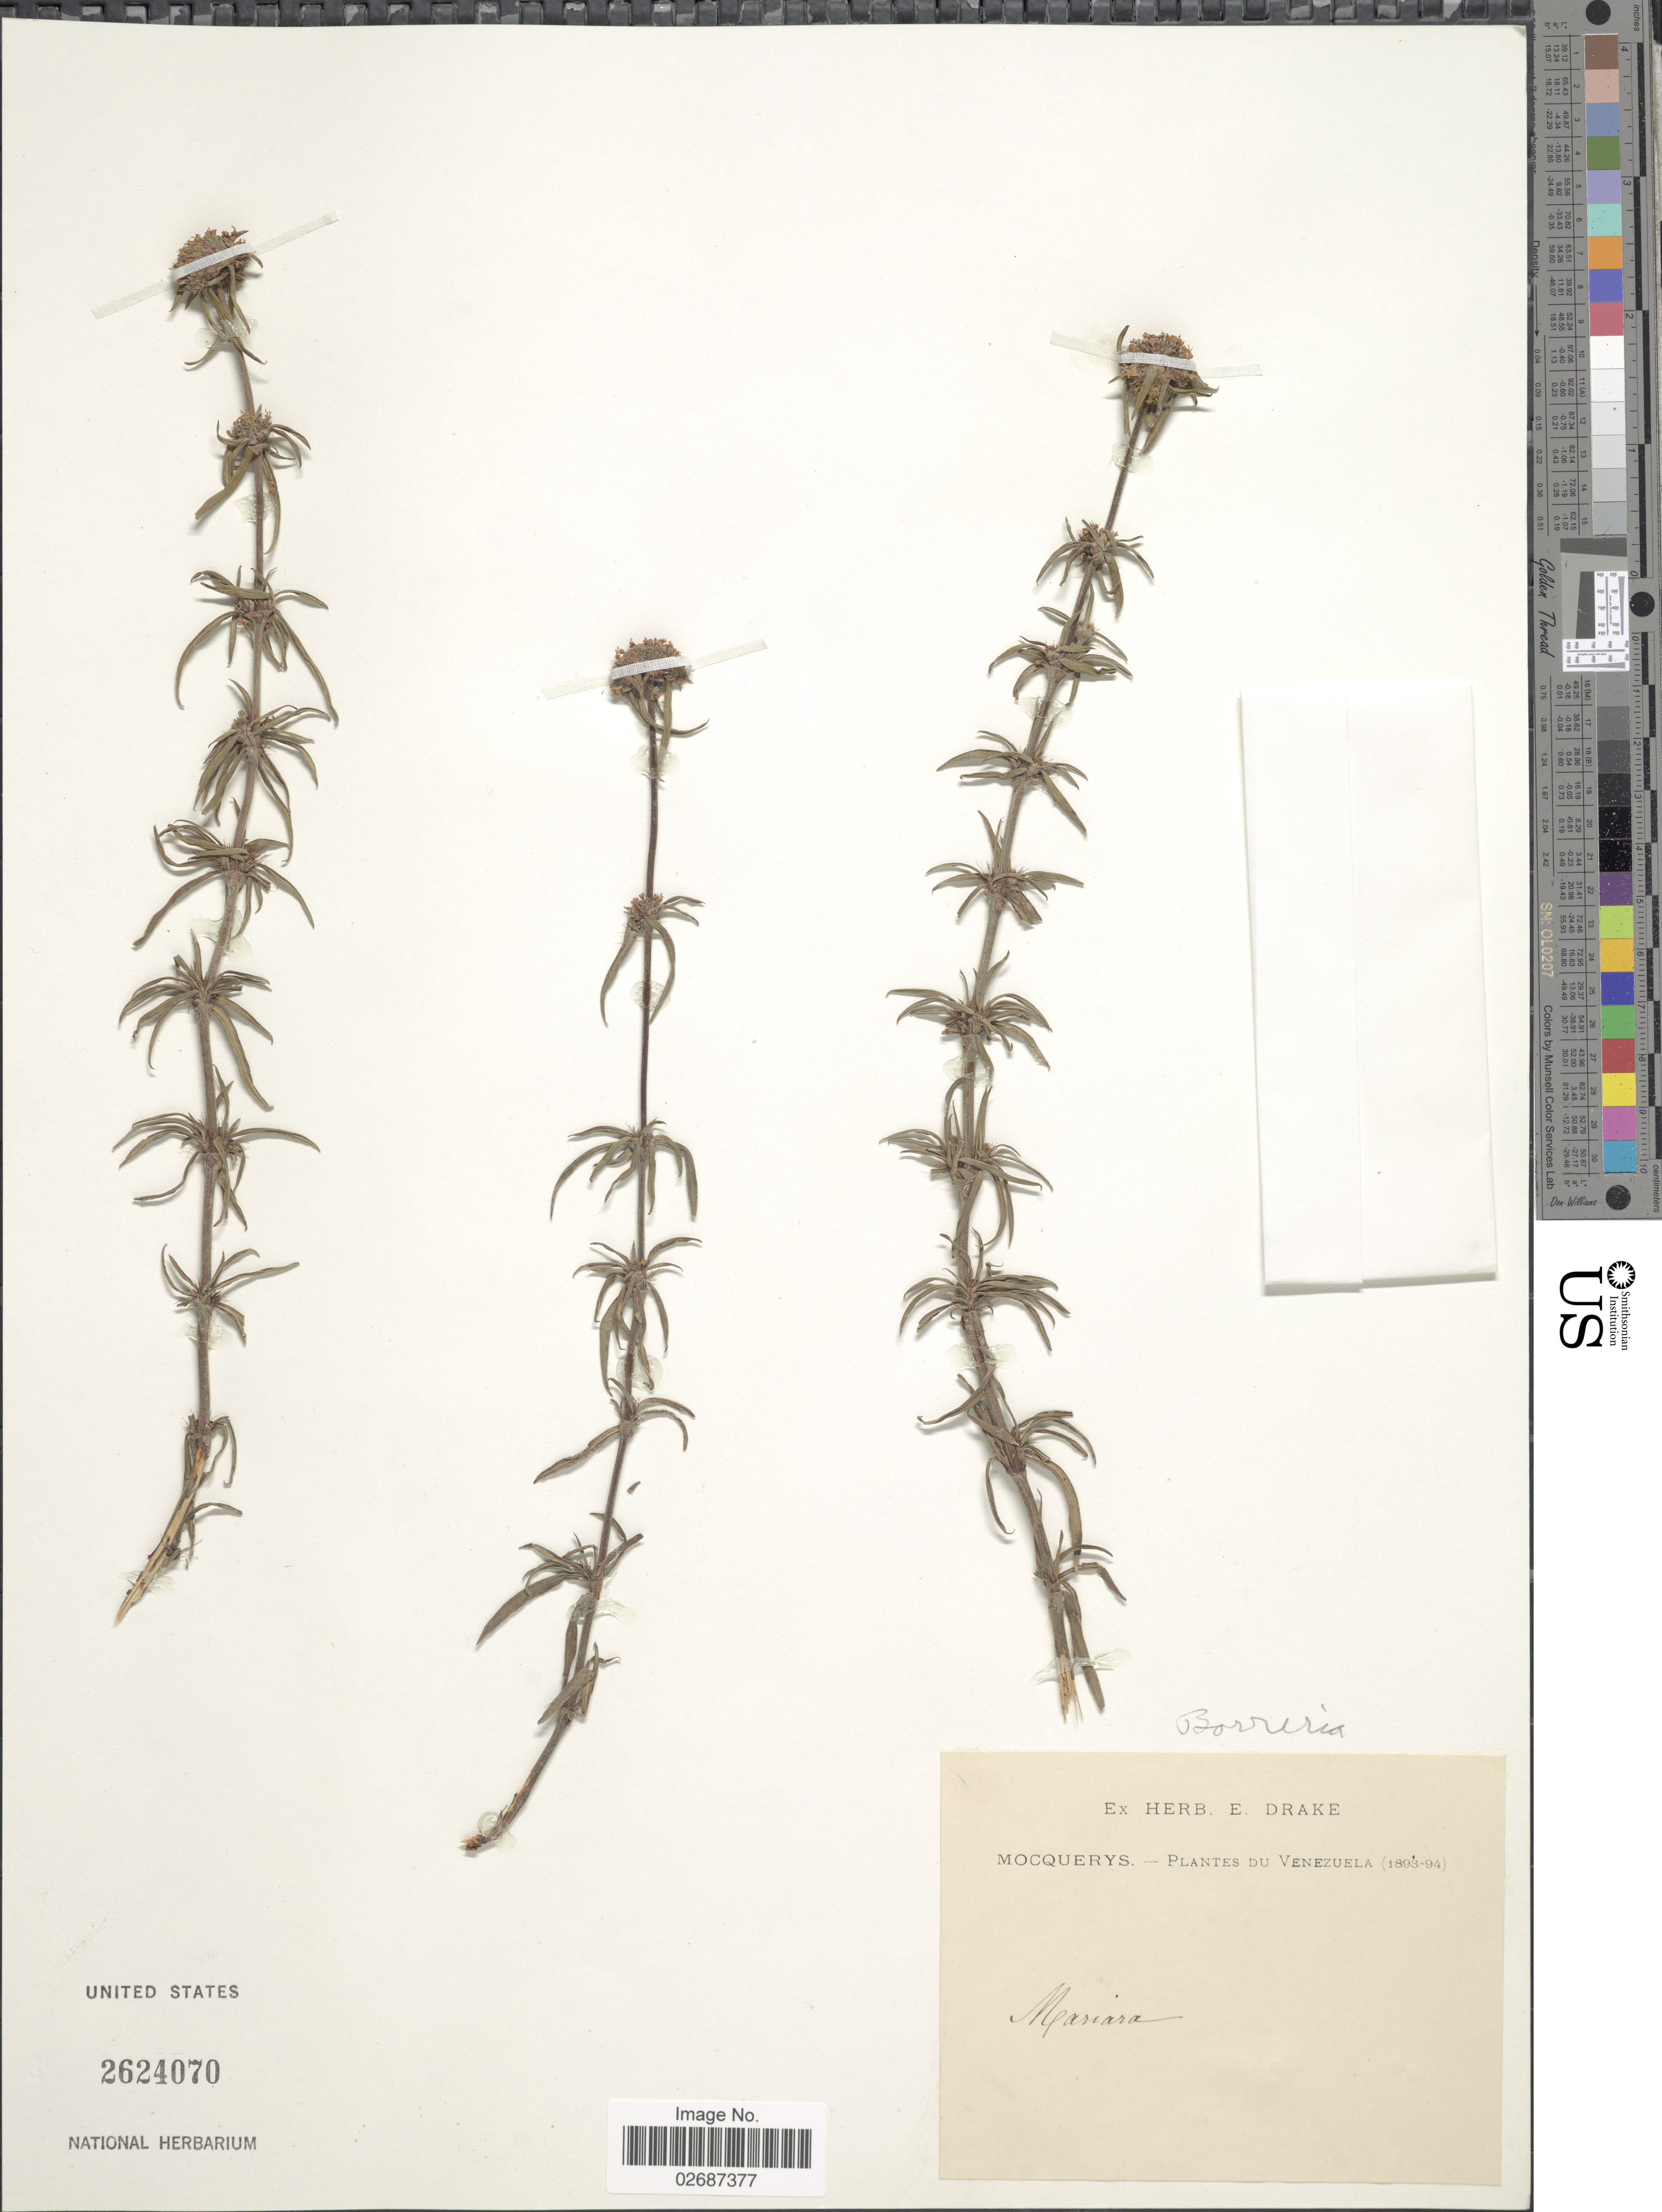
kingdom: Plantae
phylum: Tracheophyta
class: Magnoliopsida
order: Gentianales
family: Rubiaceae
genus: Borreria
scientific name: Borreria sp.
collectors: A. Mocquerys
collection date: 1893/1894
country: Venezuela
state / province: Carabobo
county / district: Diego Ibarra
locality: Mariara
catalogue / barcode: US 2624070